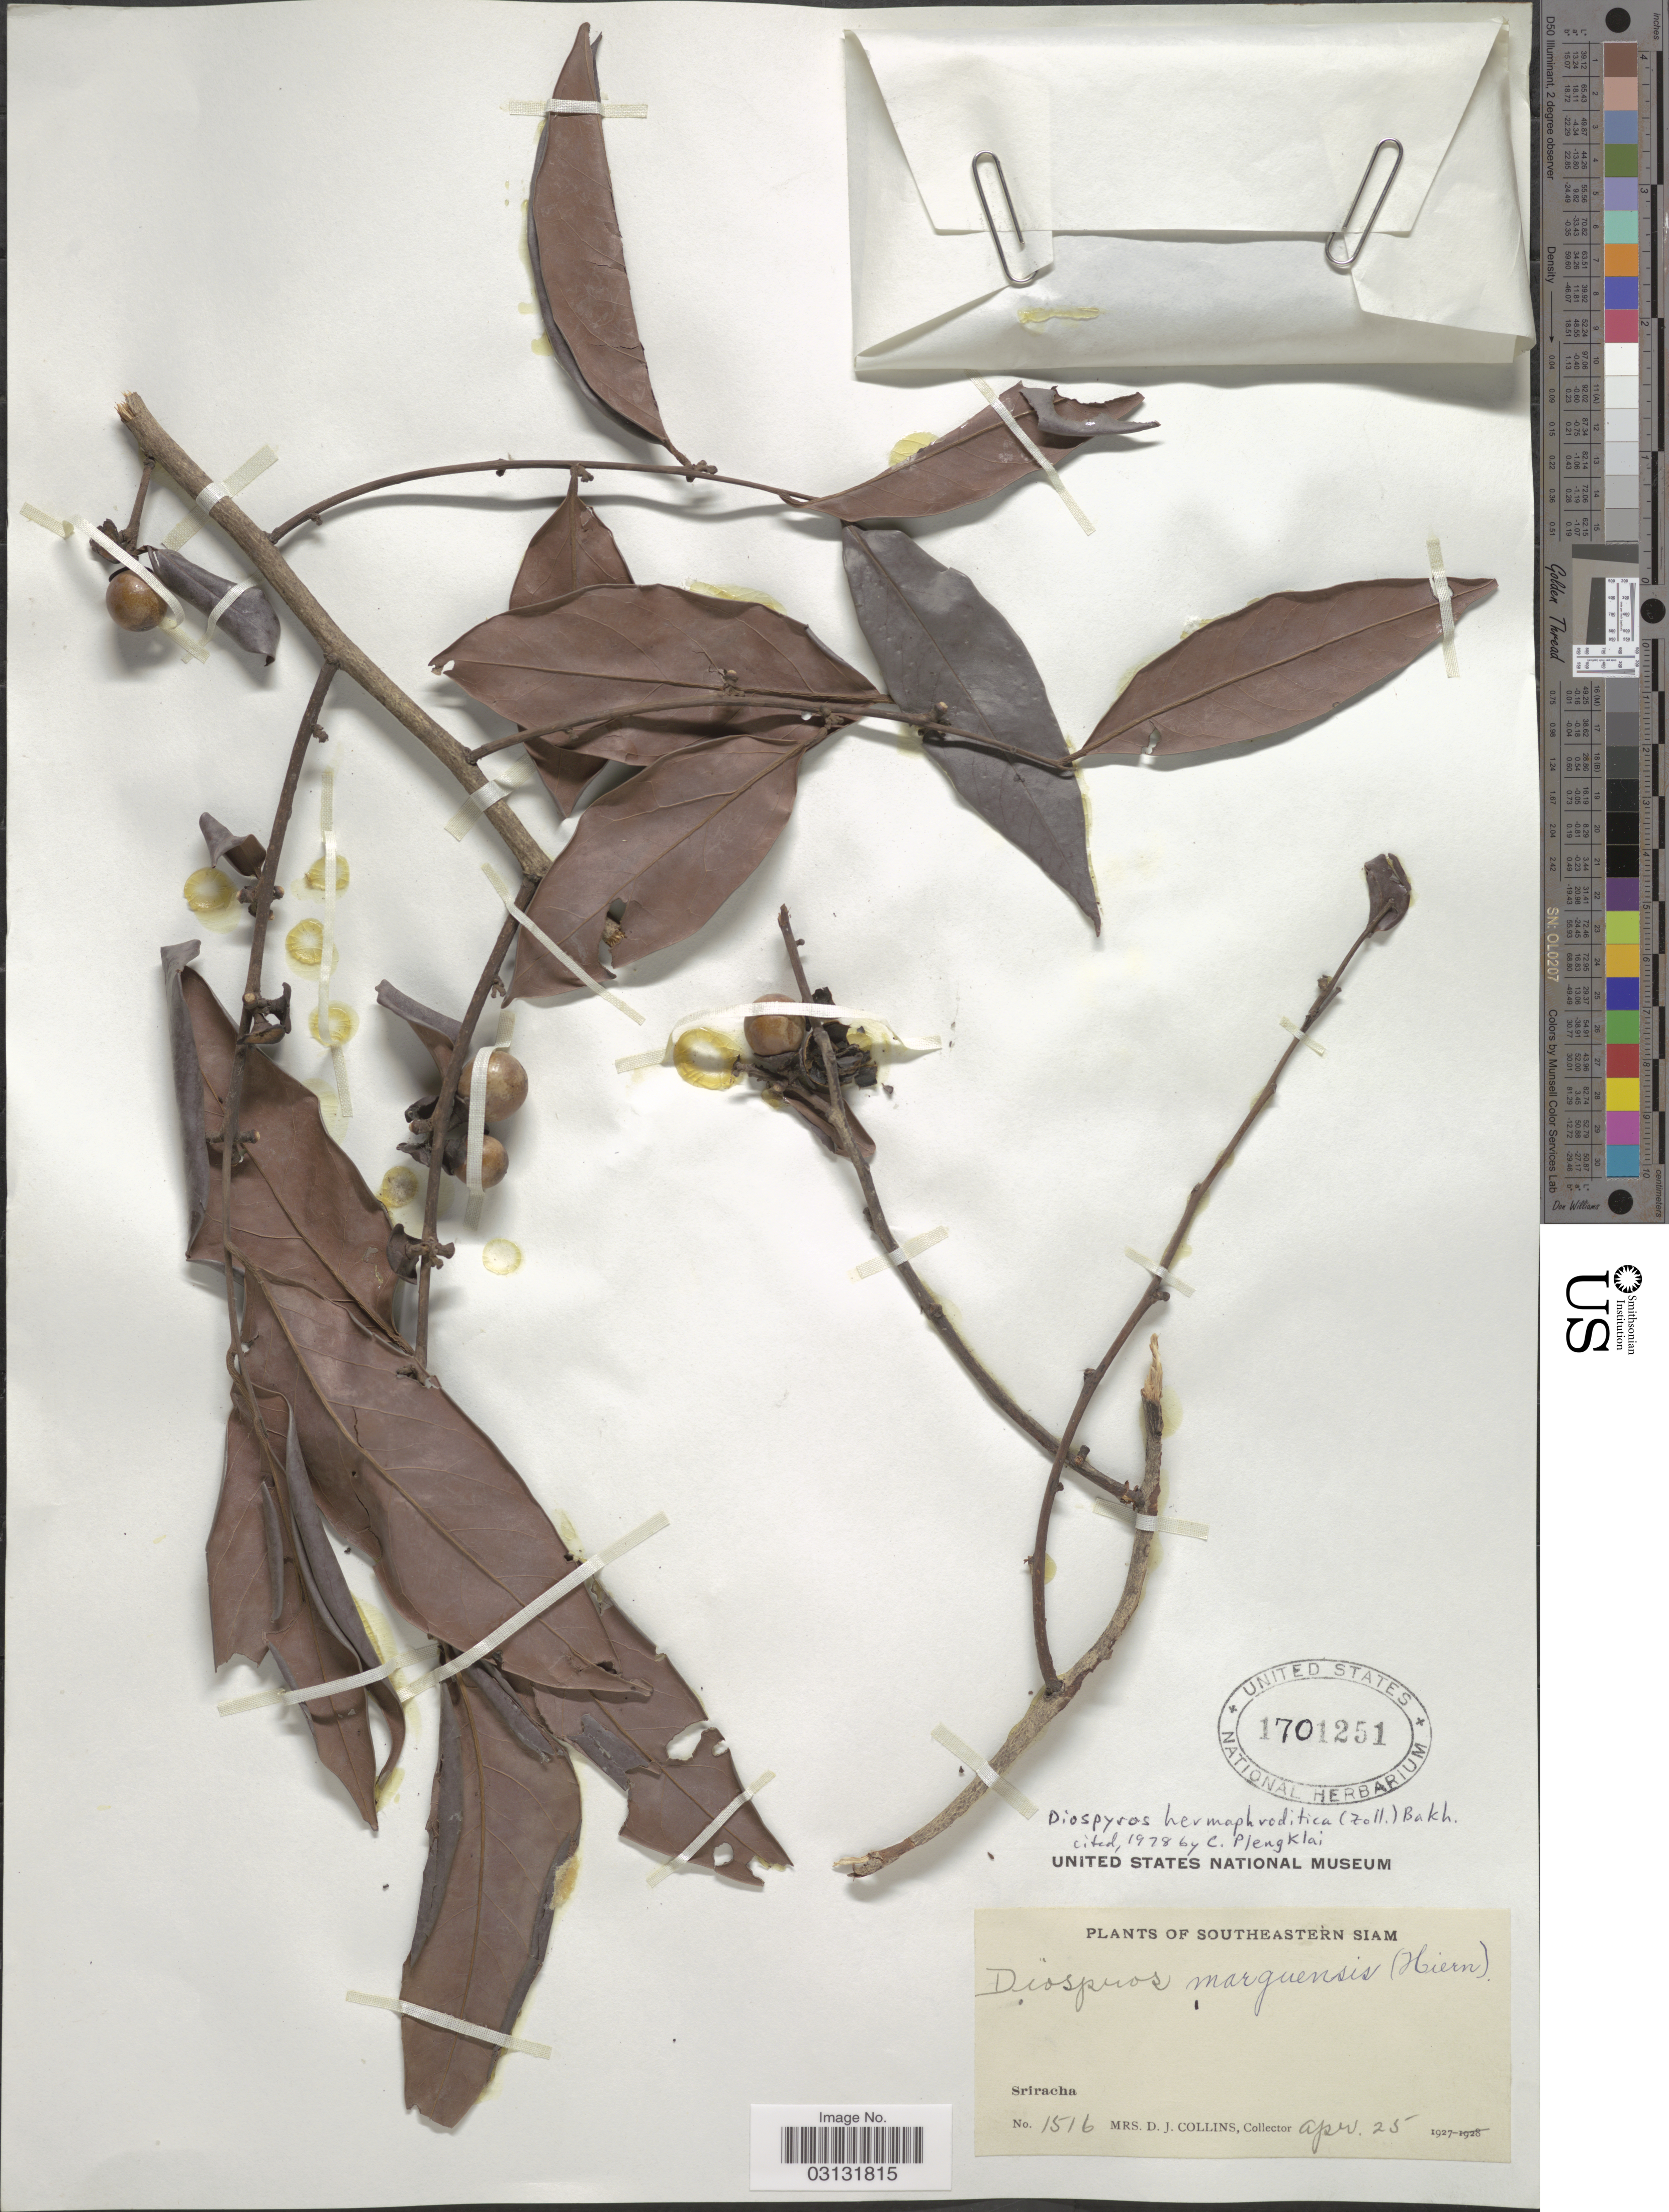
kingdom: Plantae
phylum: Tracheophyta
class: Magnoliopsida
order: Ericales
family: Ebenaceae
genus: Diospyros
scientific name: Diospyros hermaphroditica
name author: (Zoll.) Bakh. ex Steenis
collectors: Mrs. D. J. Collins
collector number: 1516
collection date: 1927-04-25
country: Thailand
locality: Southeastern Siam. Sriracha.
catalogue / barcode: US 1701251